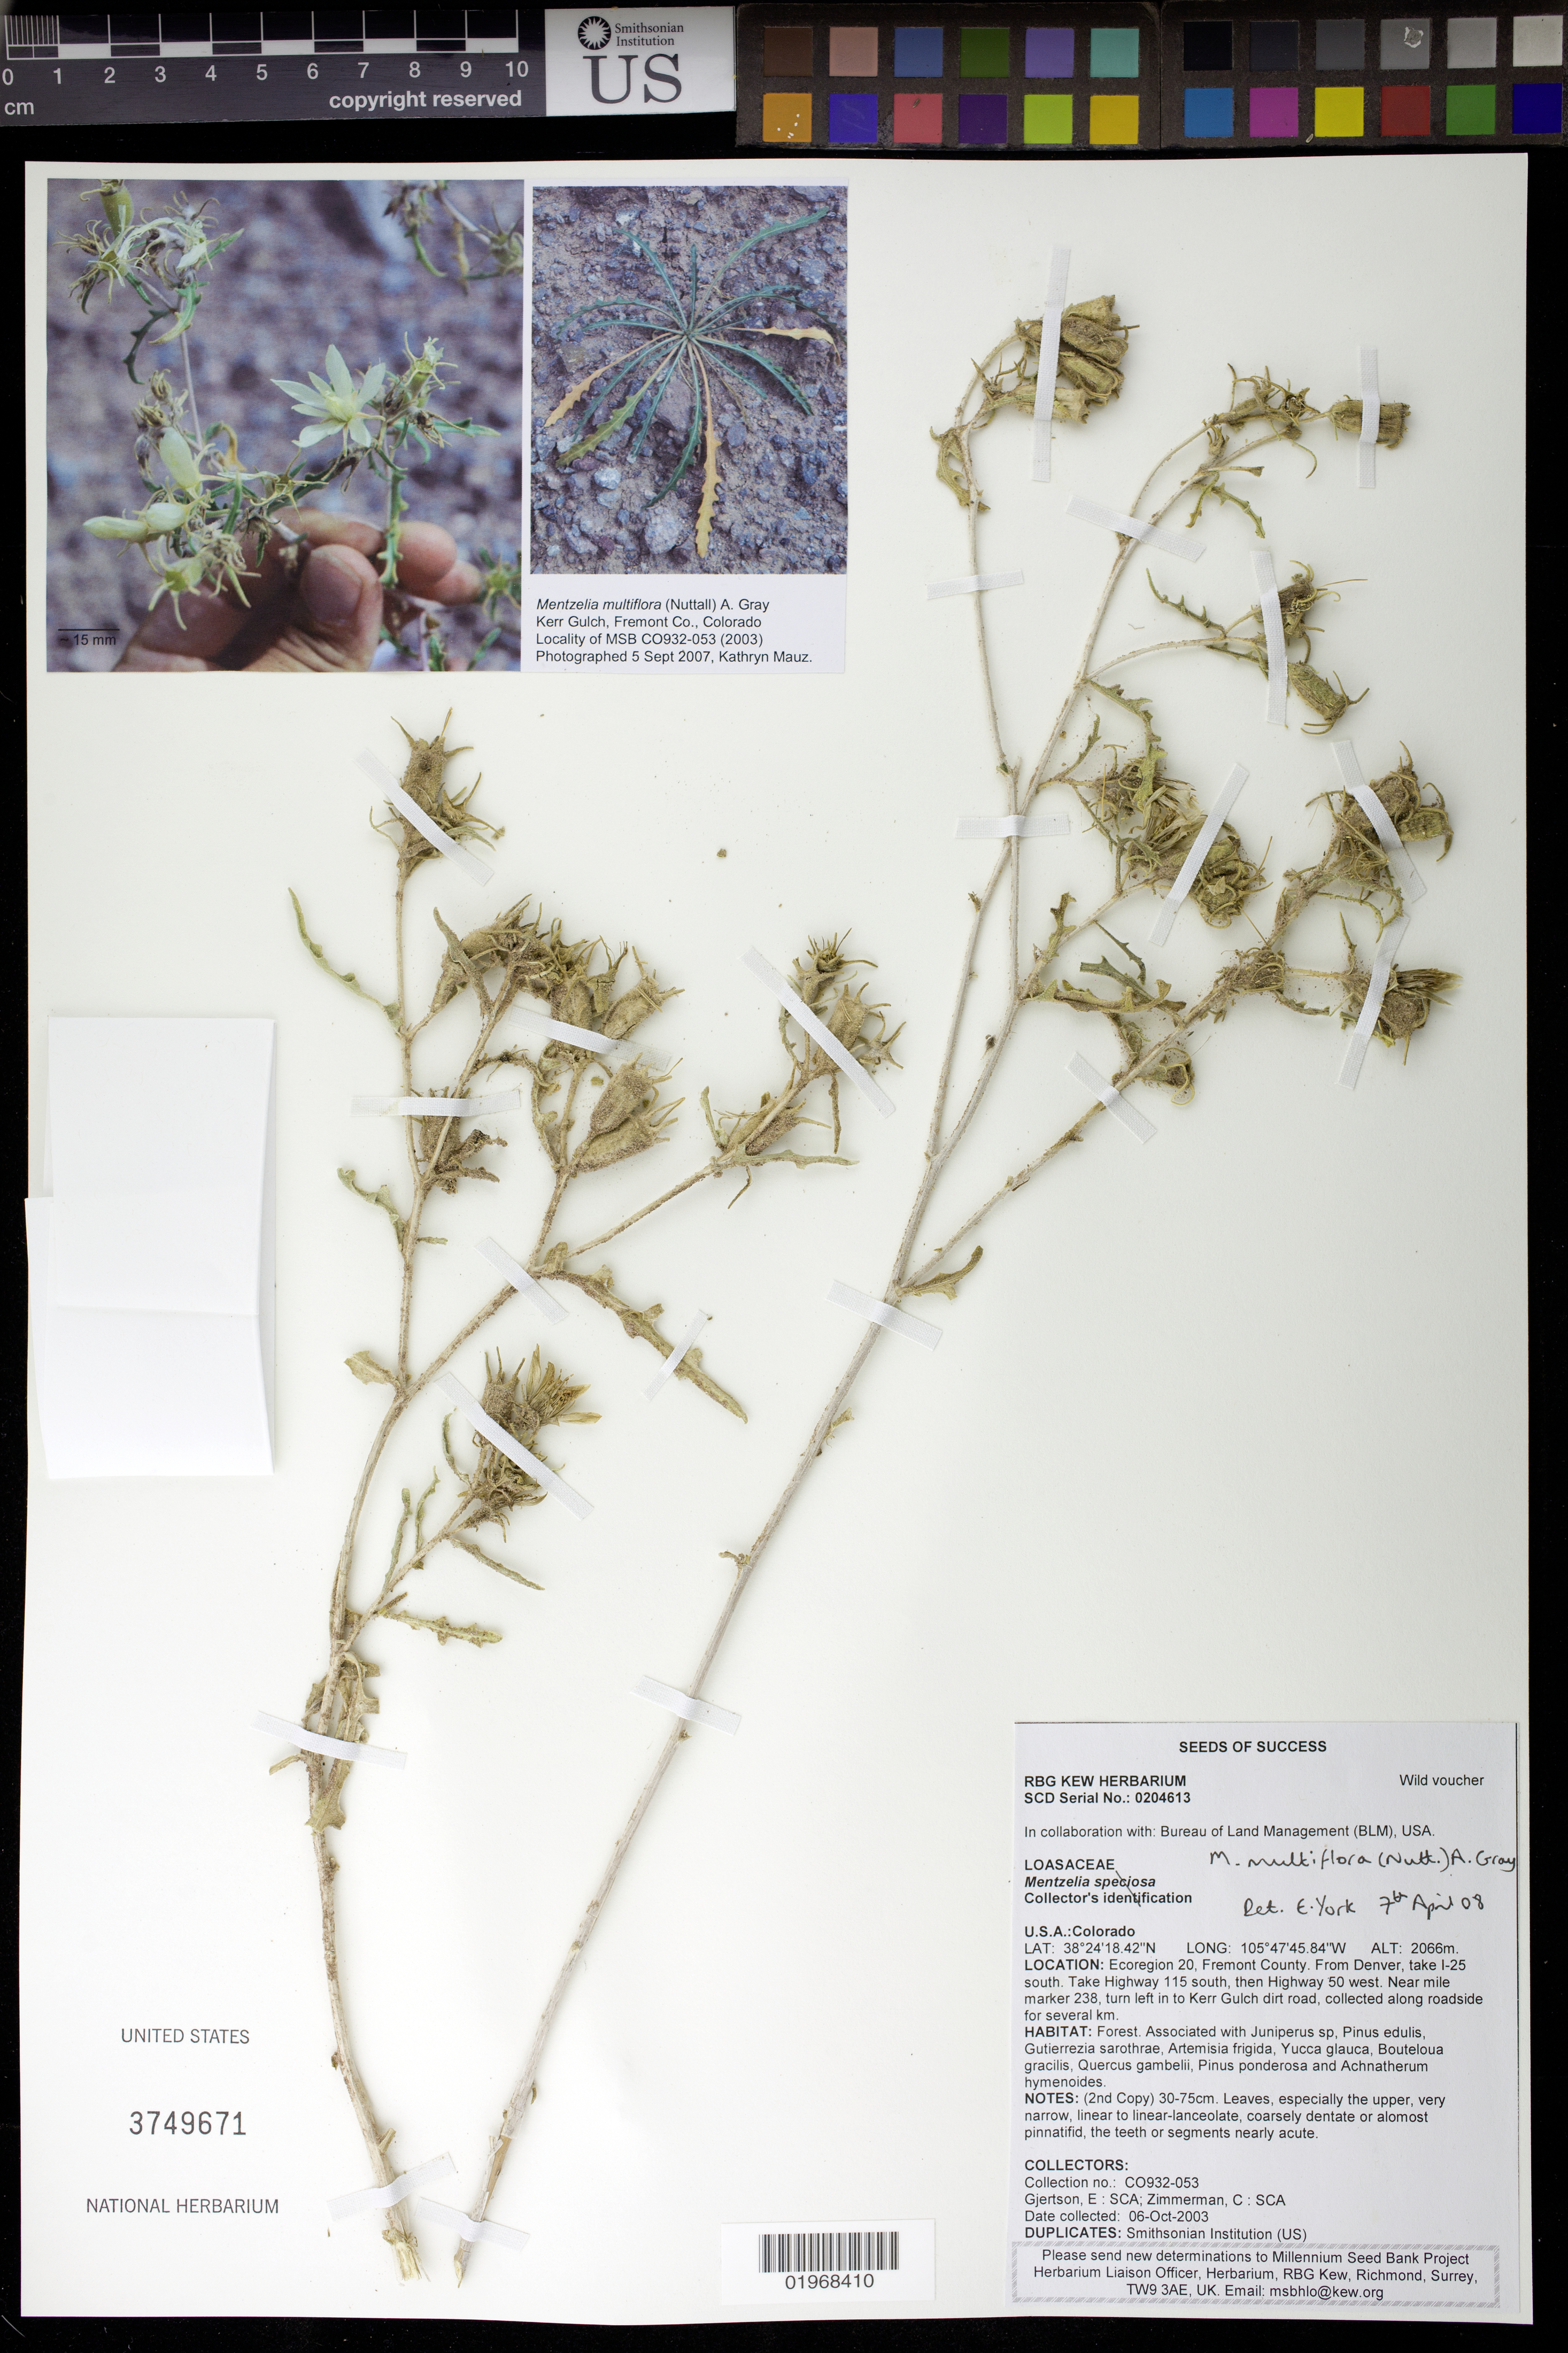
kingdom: Plantae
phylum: Tracheophyta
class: Magnoliopsida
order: Cornales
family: Loasaceae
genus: Mentzelia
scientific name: Mentzelia multiflora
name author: (Nutt.) A. Gray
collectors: E. Gjertson & C. Zimmerman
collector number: CO932-053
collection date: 2003-10-06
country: United States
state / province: Colorado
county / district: Fremont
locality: Kerr Gulch dirt road.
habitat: Forest. With Juniperus sp., Pinus edulis, Yucca glauca, Pinus ponderosa, ect.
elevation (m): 2066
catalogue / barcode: US 3749671